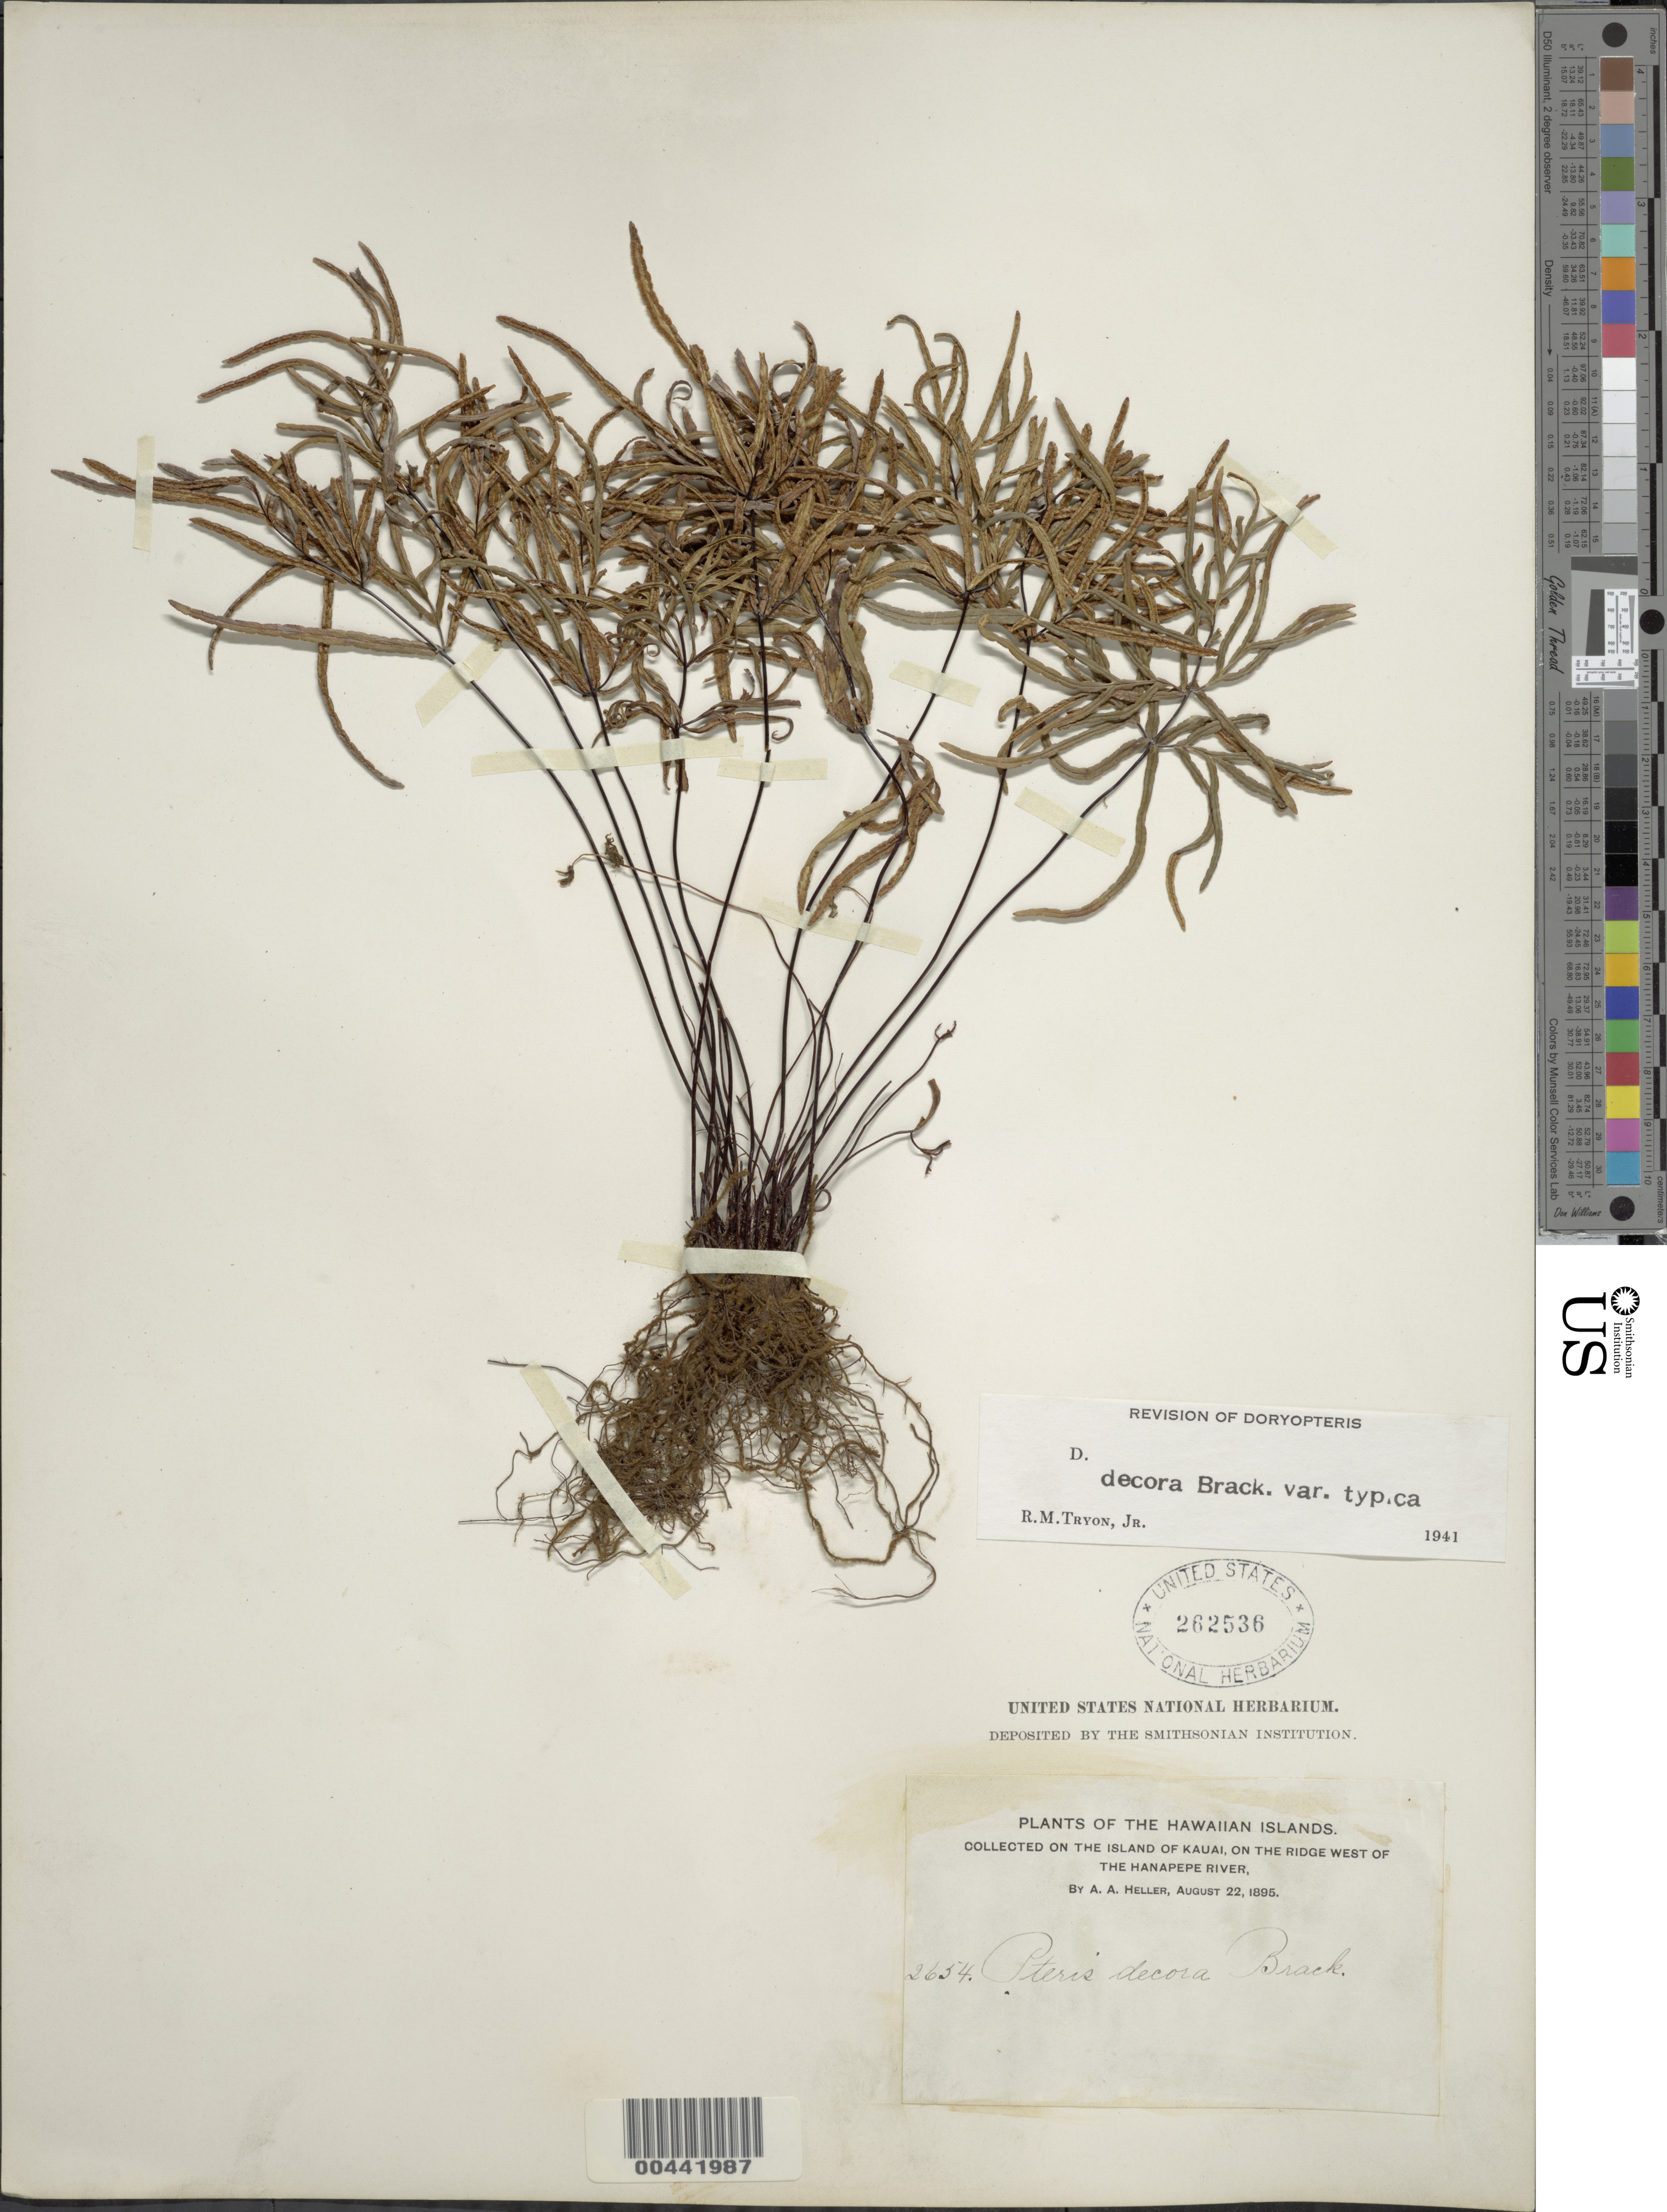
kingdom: Plantae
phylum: Tracheophyta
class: Polypodiopsida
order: Polypodiales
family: Pteridaceae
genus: Doryopteris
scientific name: Doryopteris decora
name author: Brack.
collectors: A. A. Heller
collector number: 2654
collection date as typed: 22 Aug 1895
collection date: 1895-08-22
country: United States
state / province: Hawaii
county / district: Kauai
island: Kaua'i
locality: On the ridge W of the Hanapepe River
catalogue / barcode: US 262536